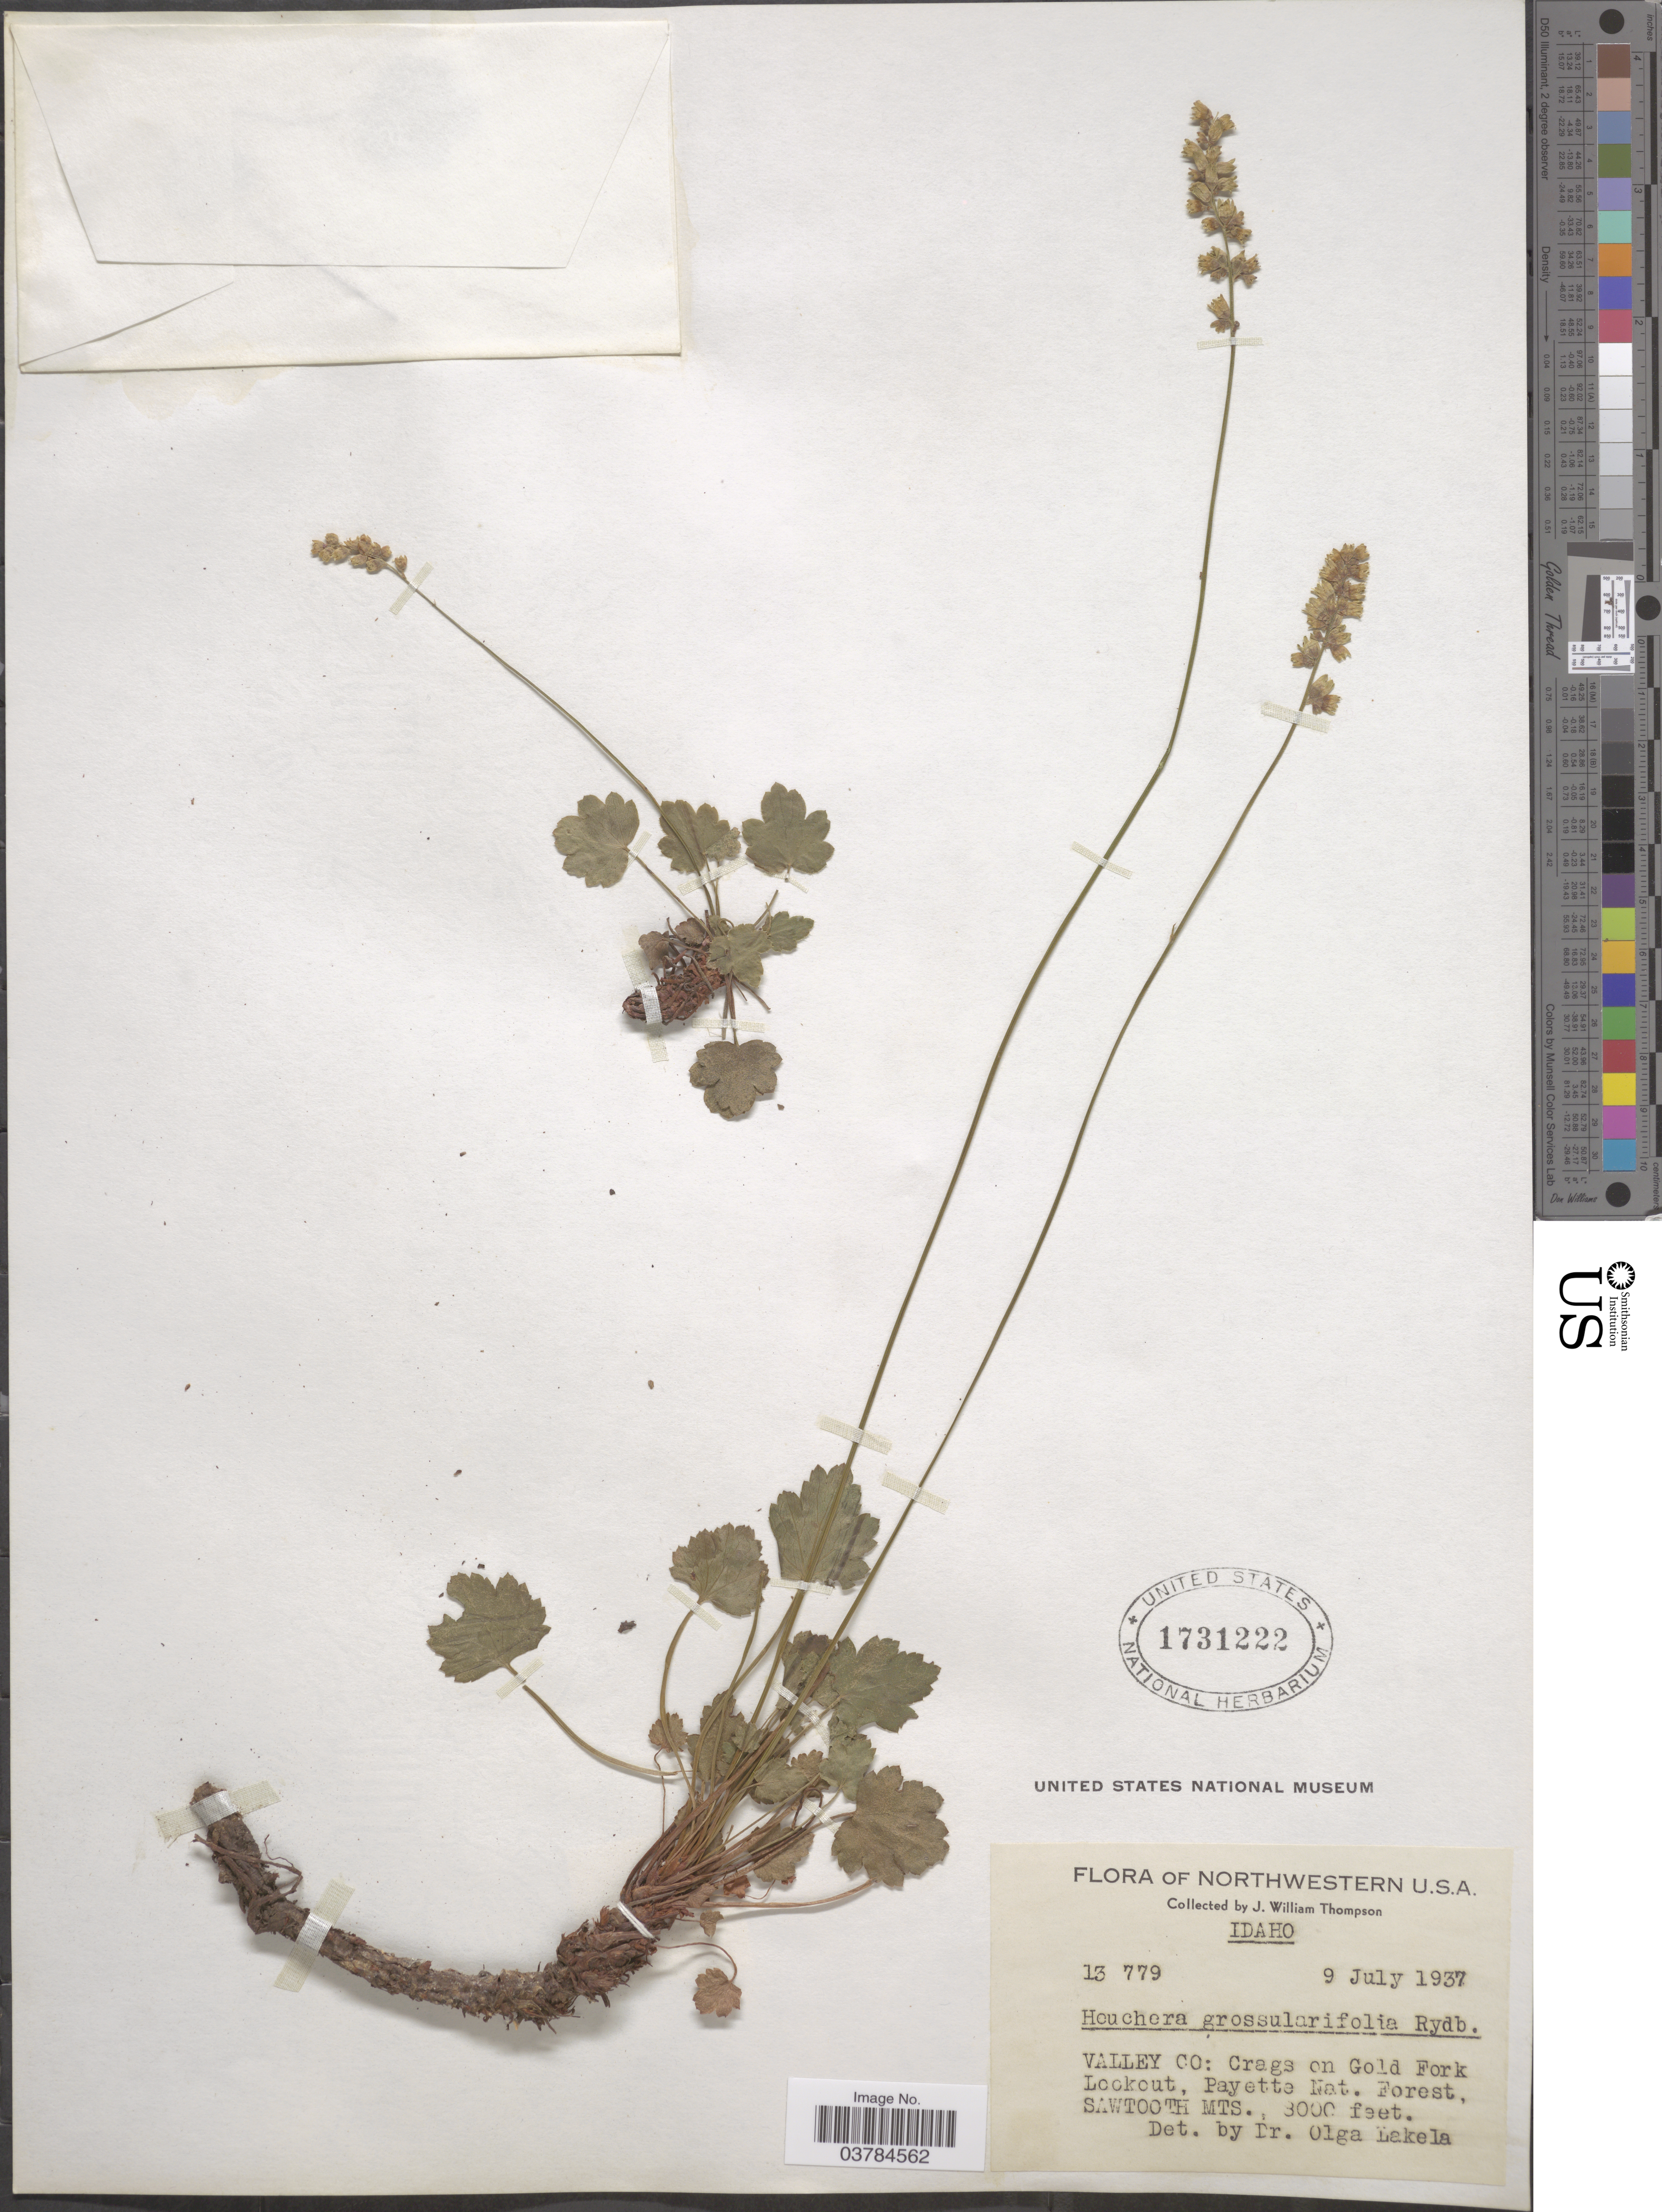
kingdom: Plantae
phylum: Tracheophyta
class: Magnoliopsida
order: Saxifragales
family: Saxifragaceae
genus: Heuchera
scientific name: Heuchera grossulariifolia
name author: Rydb.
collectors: J. W. Thompson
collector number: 13779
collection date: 1937-07-09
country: United States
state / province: Idaho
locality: Northwestern U.S.A. Valley Co: Crags on Gold Fork Lookout, Payette Nat. Forest, Sawtooth Mts.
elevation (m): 2438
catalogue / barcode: US 1731222